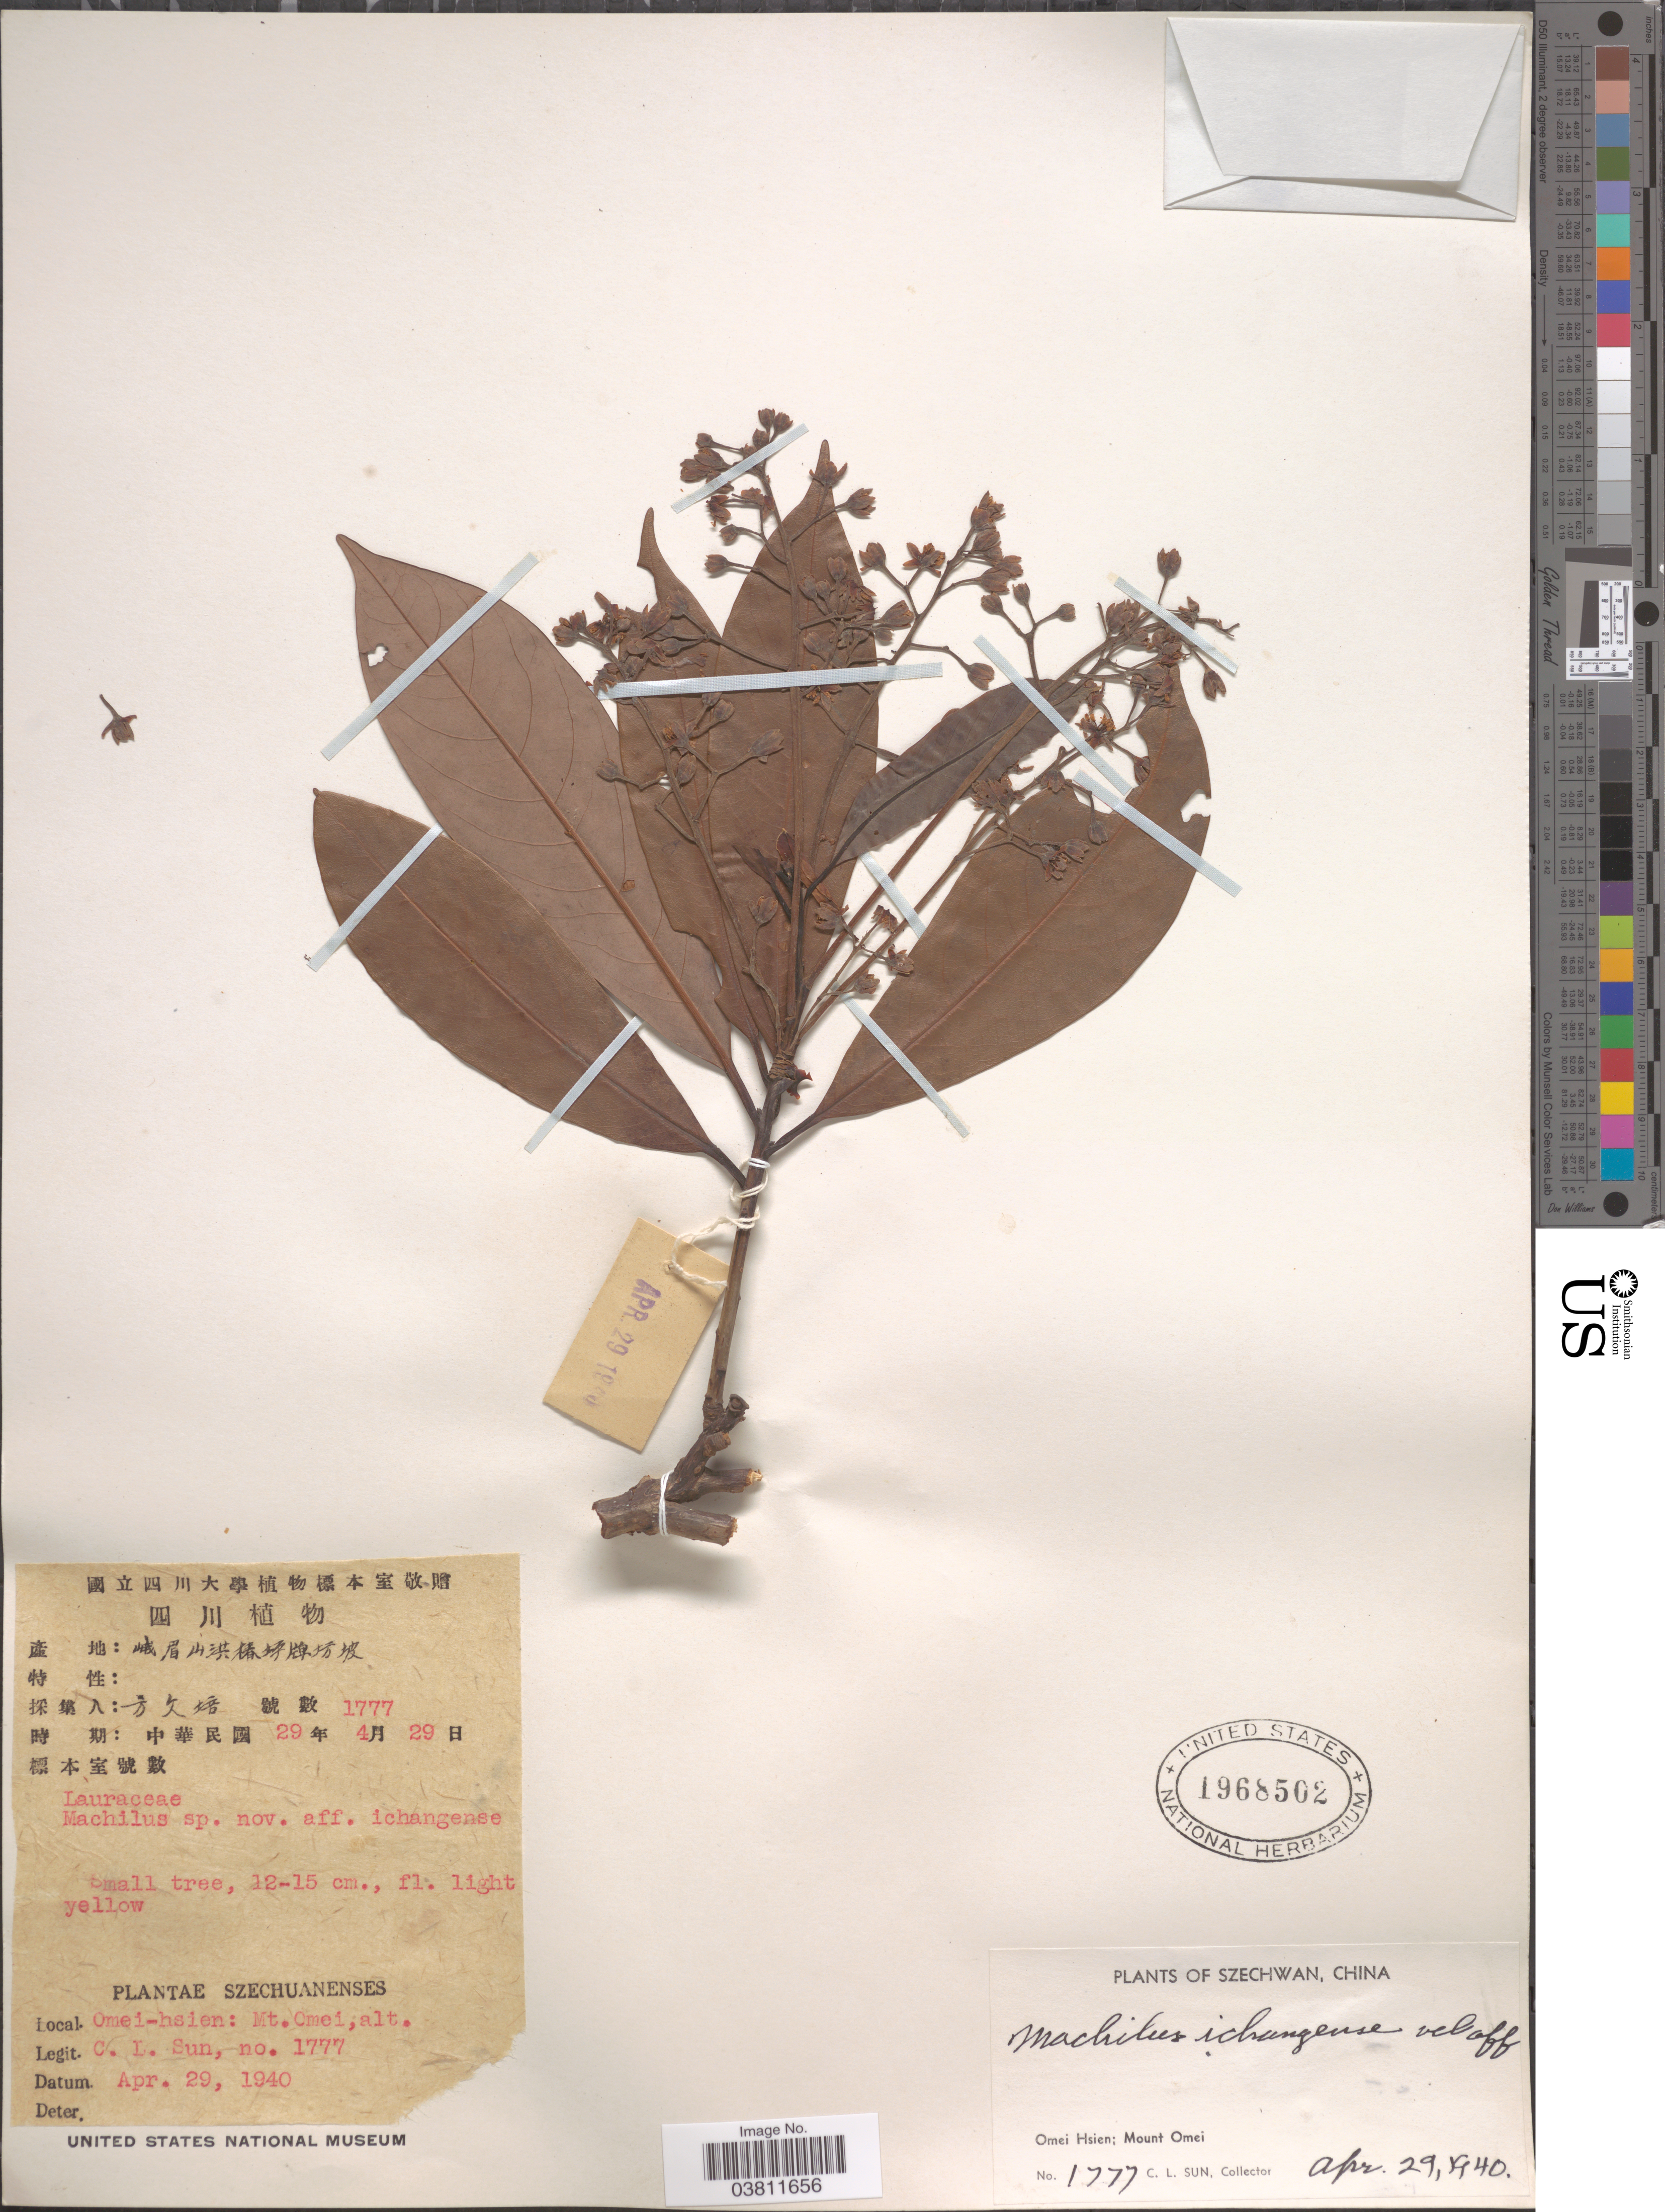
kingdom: Plantae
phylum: Tracheophyta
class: Magnoliopsida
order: Laurales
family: Lauraceae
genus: Machilus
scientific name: Machilus ichangensis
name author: Rehder & E.H. Wilson in Sarg.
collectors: C. Sun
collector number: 1777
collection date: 1940-04-29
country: China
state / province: Sichuan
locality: Szechwan. Omei Hsien; Mount Omei.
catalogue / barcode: US 1968502